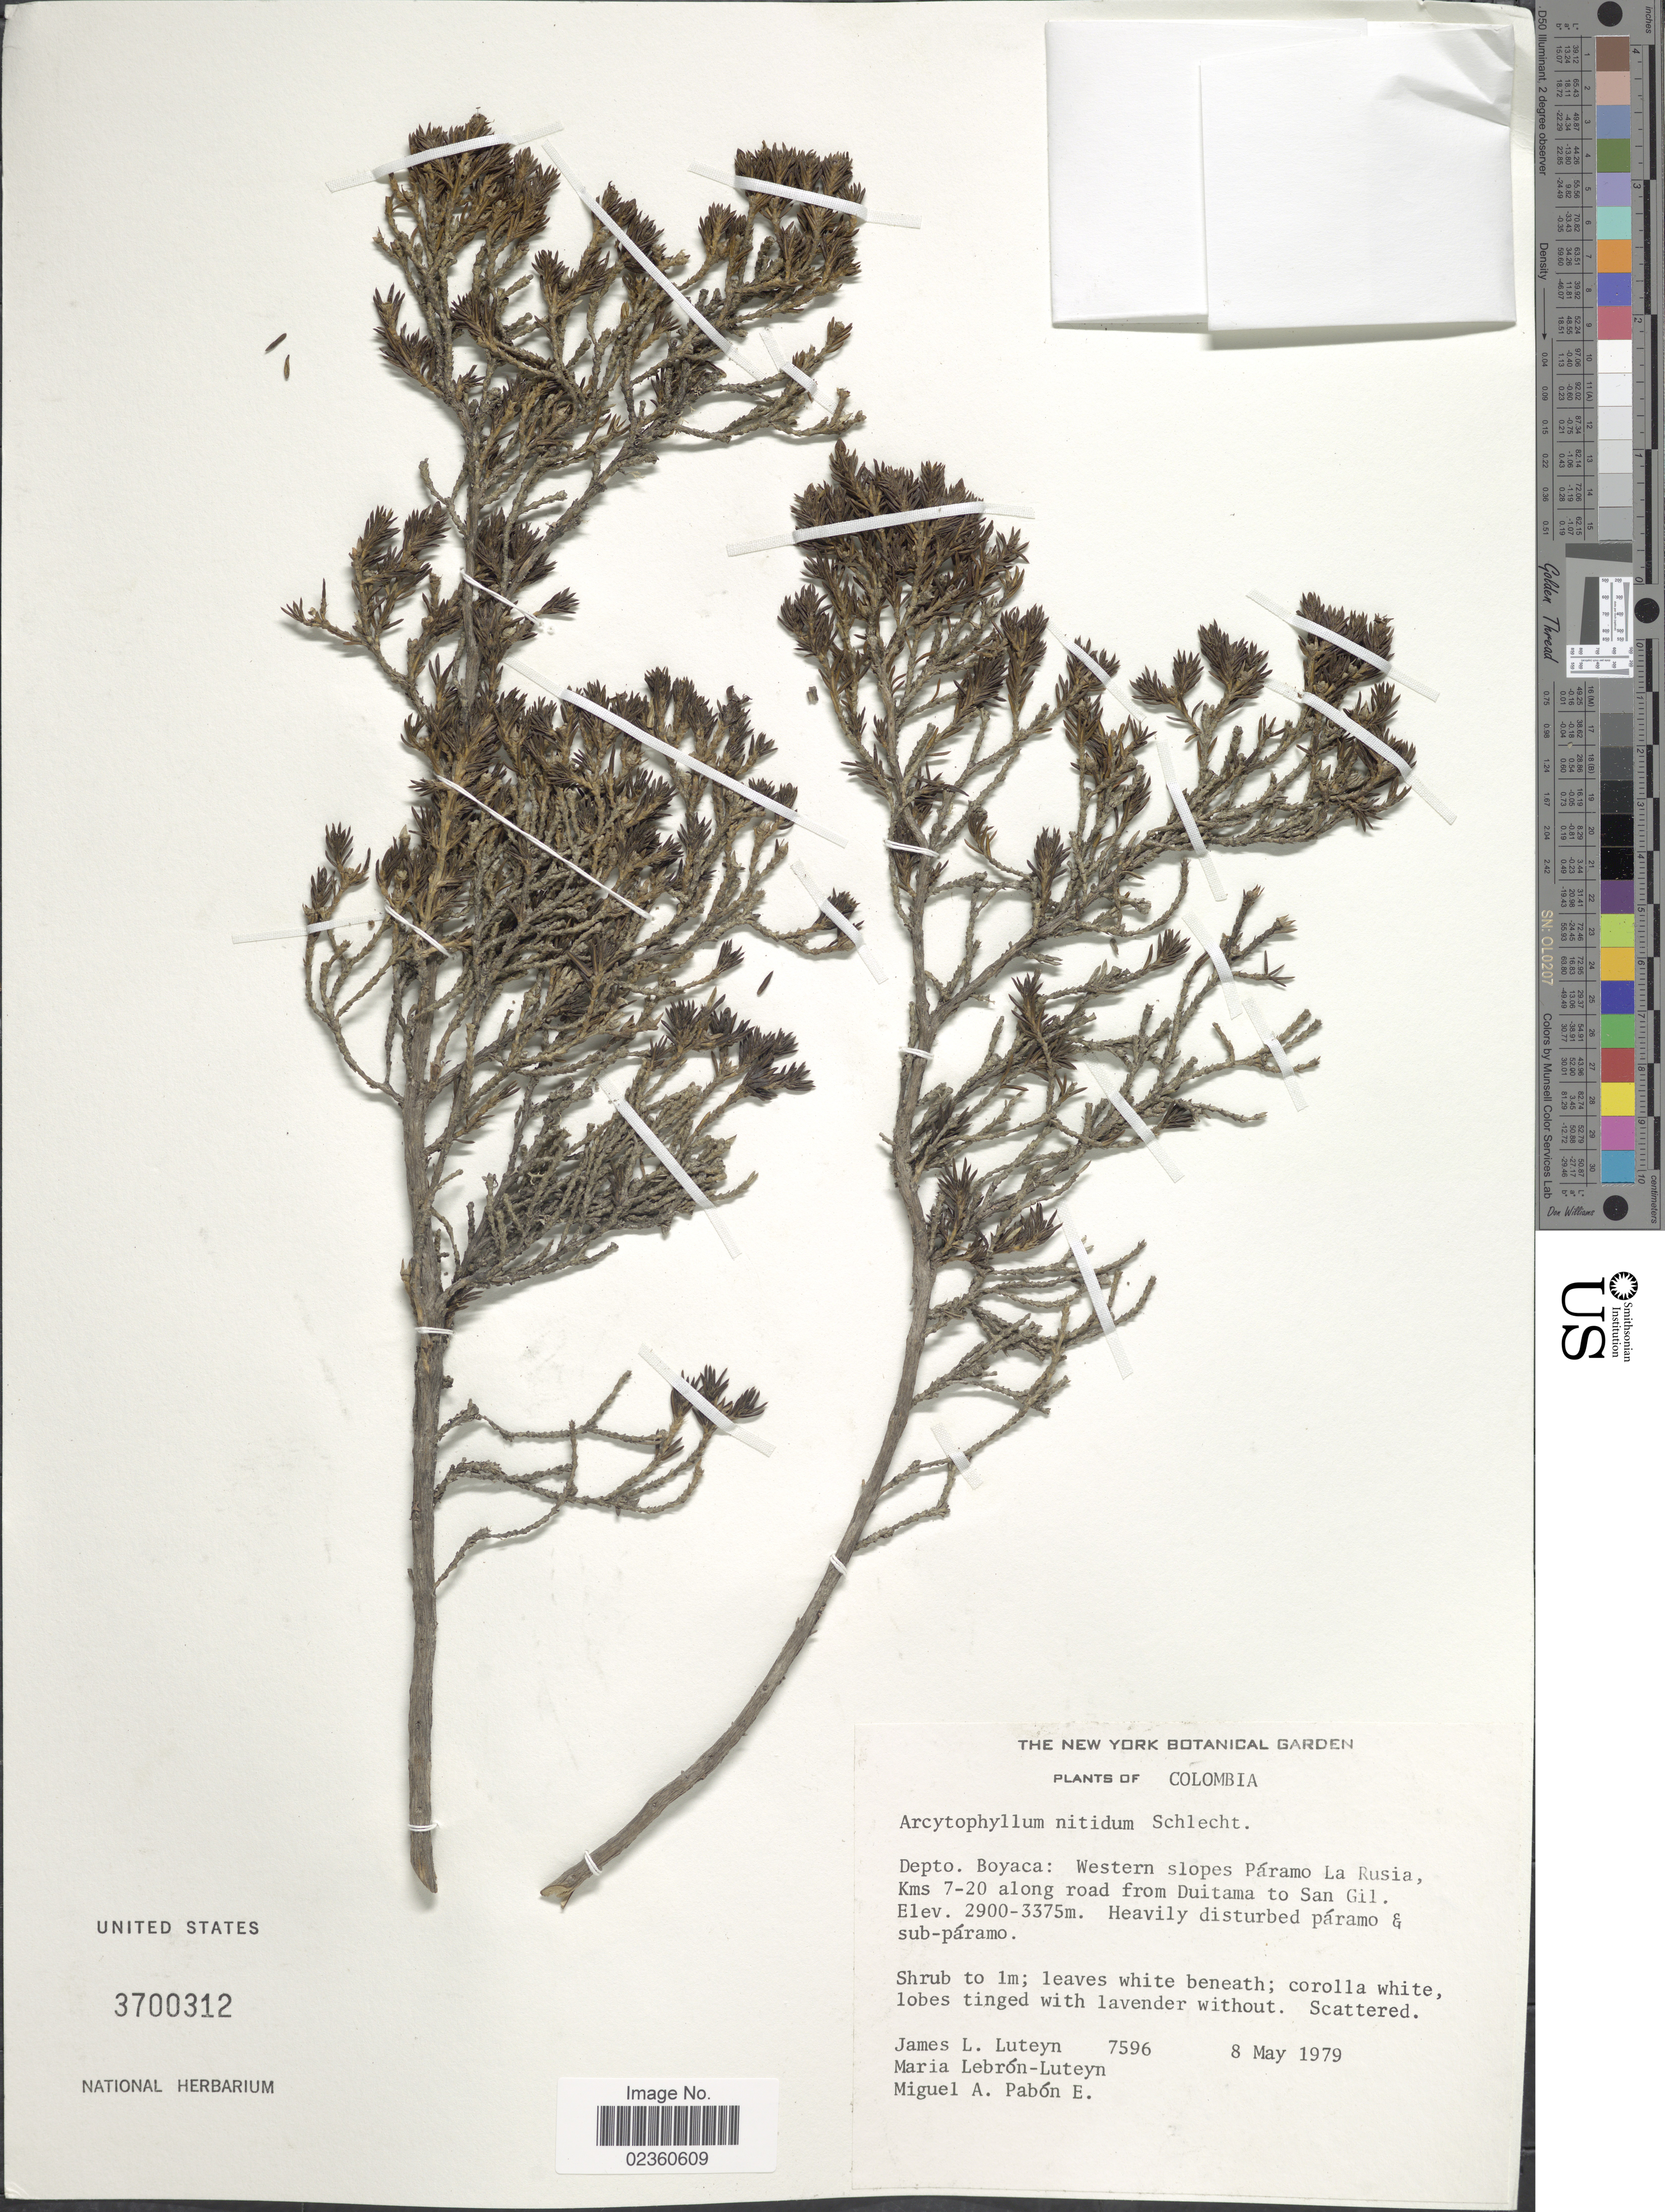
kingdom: Plantae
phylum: Tracheophyta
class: Magnoliopsida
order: Gentianales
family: Rubiaceae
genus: Arcytophyllum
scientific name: Arcytophyllum nitidum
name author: (Kunth) Schltdl.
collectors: J. L. Luteyn, M. L. Lebrón-Luteyn & M. A. Pabon E.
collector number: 7596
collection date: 1979-05-08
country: Colombia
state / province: Boyacá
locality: Depto. Boyaca: Western slopes Páramo La Rusia, Kms 7-20 along road from Duitama to San Gil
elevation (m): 2900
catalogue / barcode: US 3700312